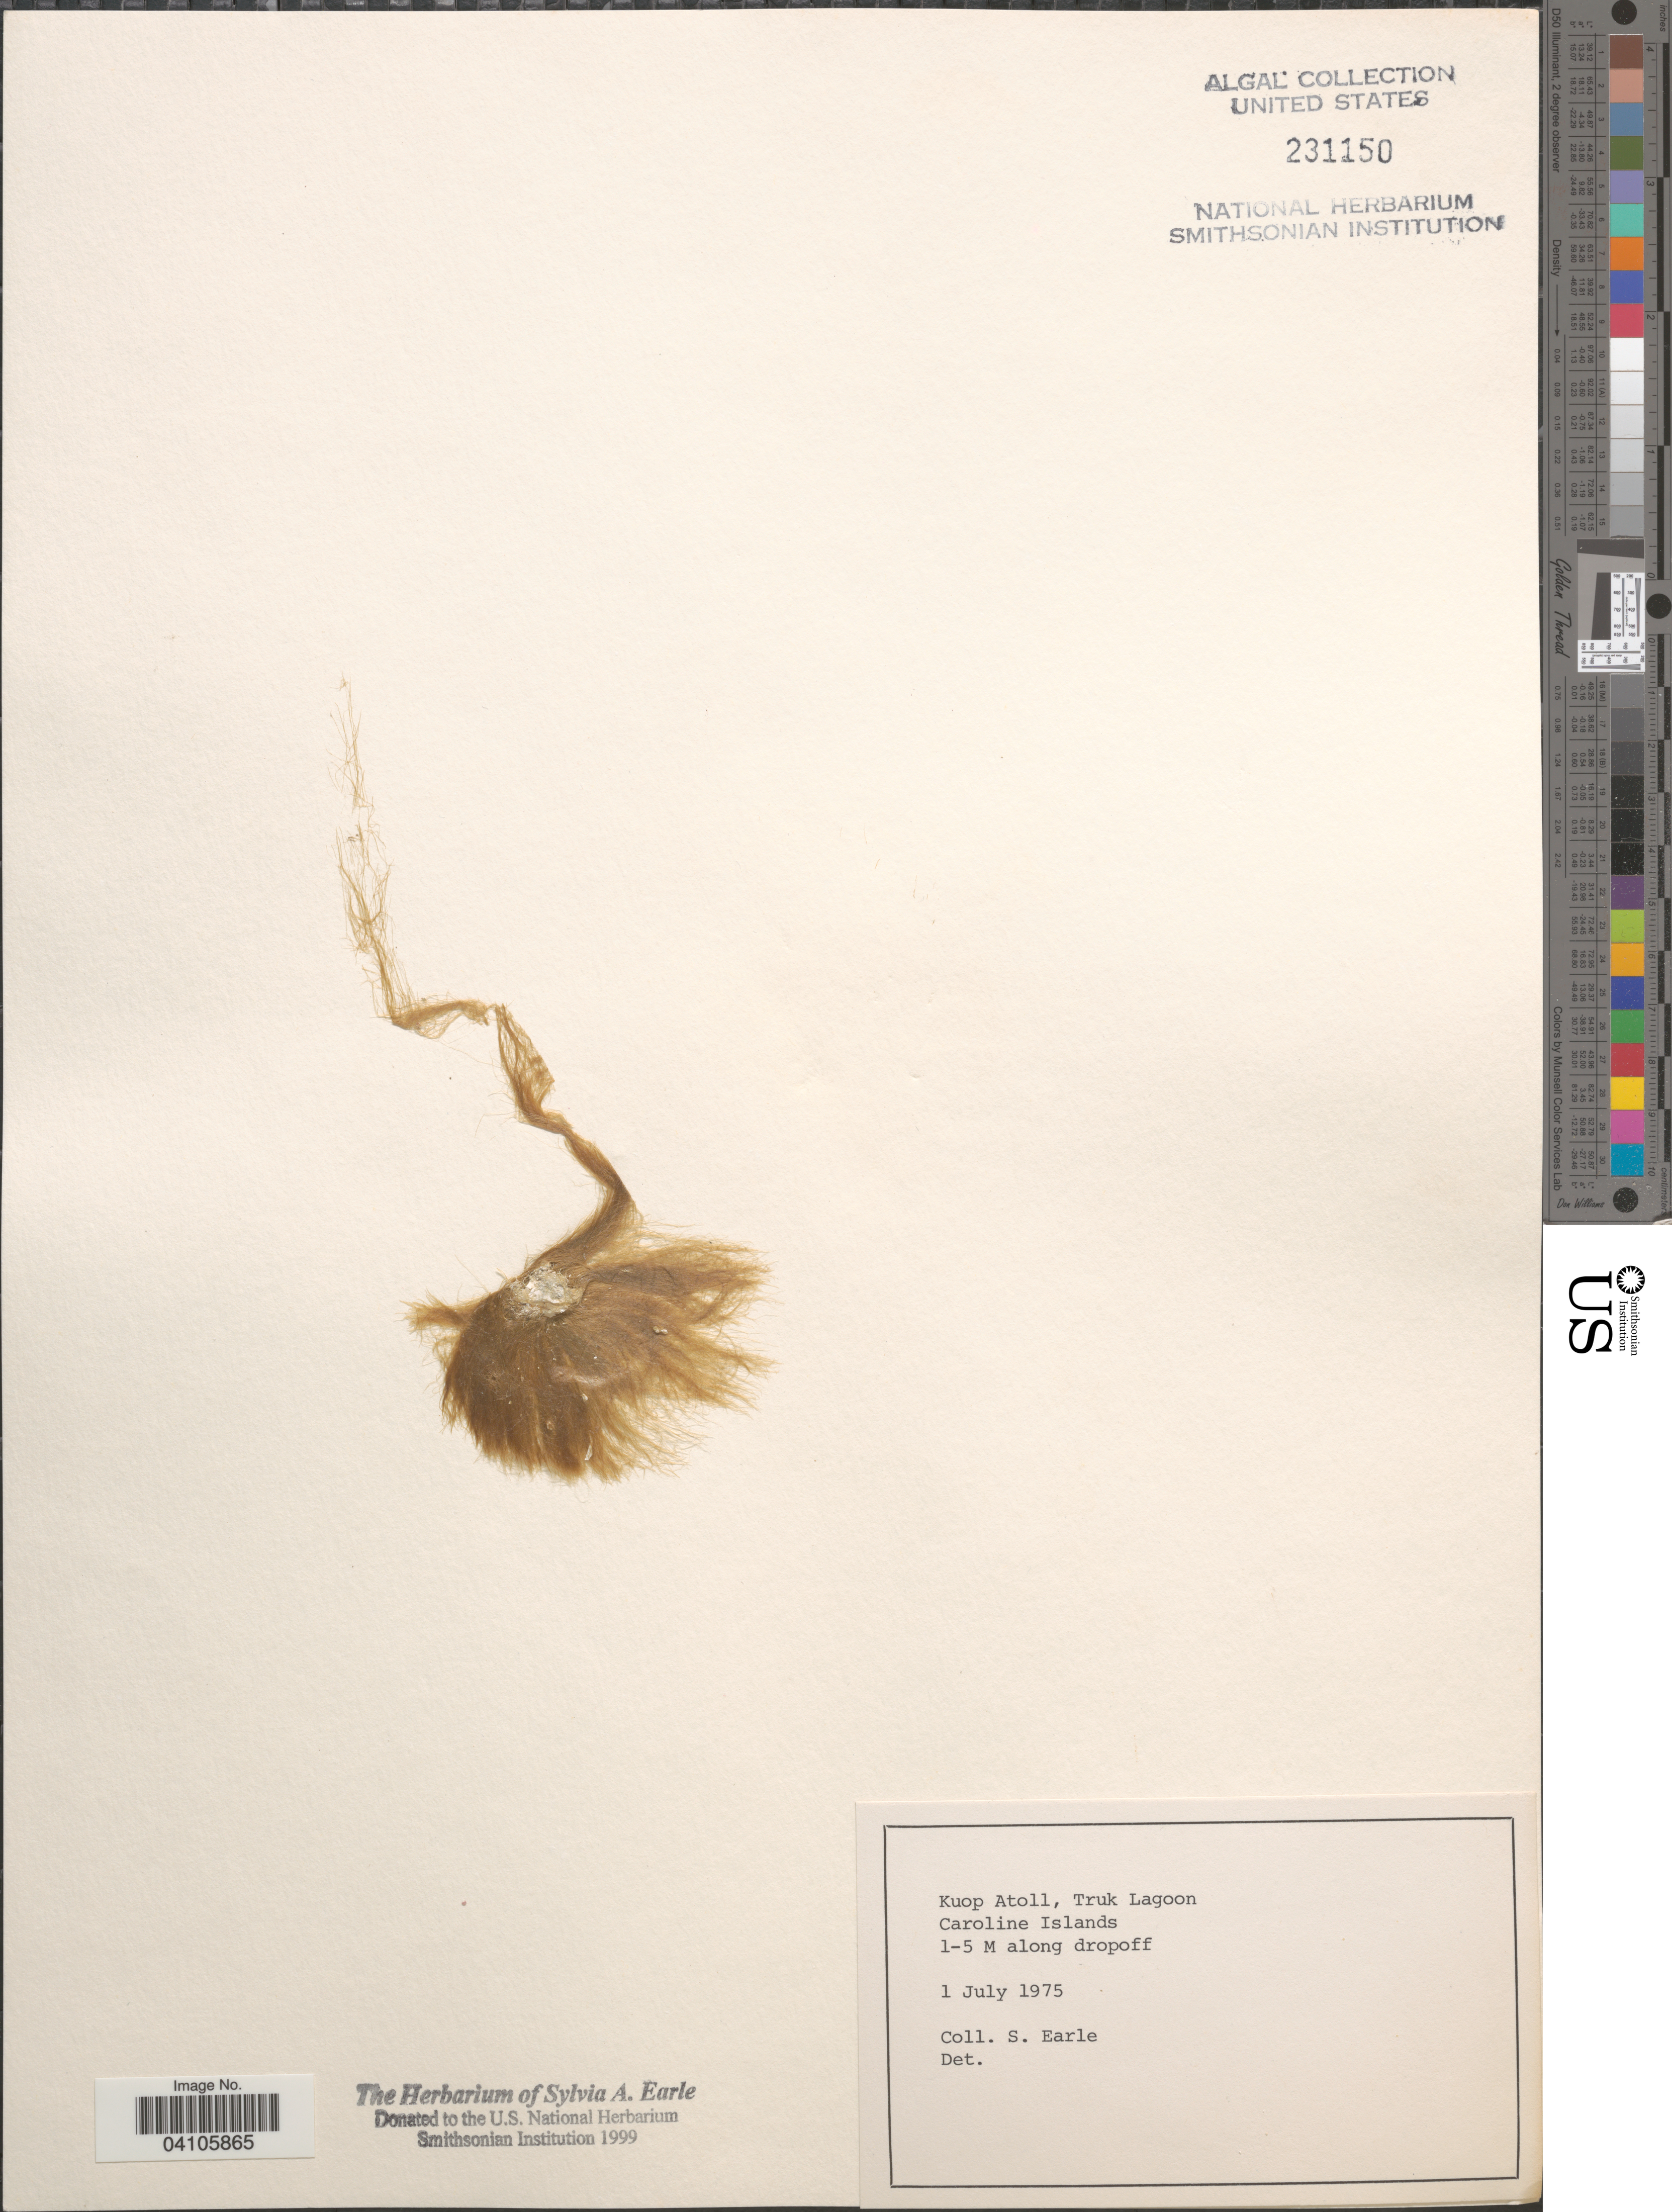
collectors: S. A. Earle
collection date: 1975-07-01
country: Micronesia, Federated States of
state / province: Truk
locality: Kuop Atoll, Truk Lagoon. Caroline Islands.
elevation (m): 0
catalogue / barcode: US 231150